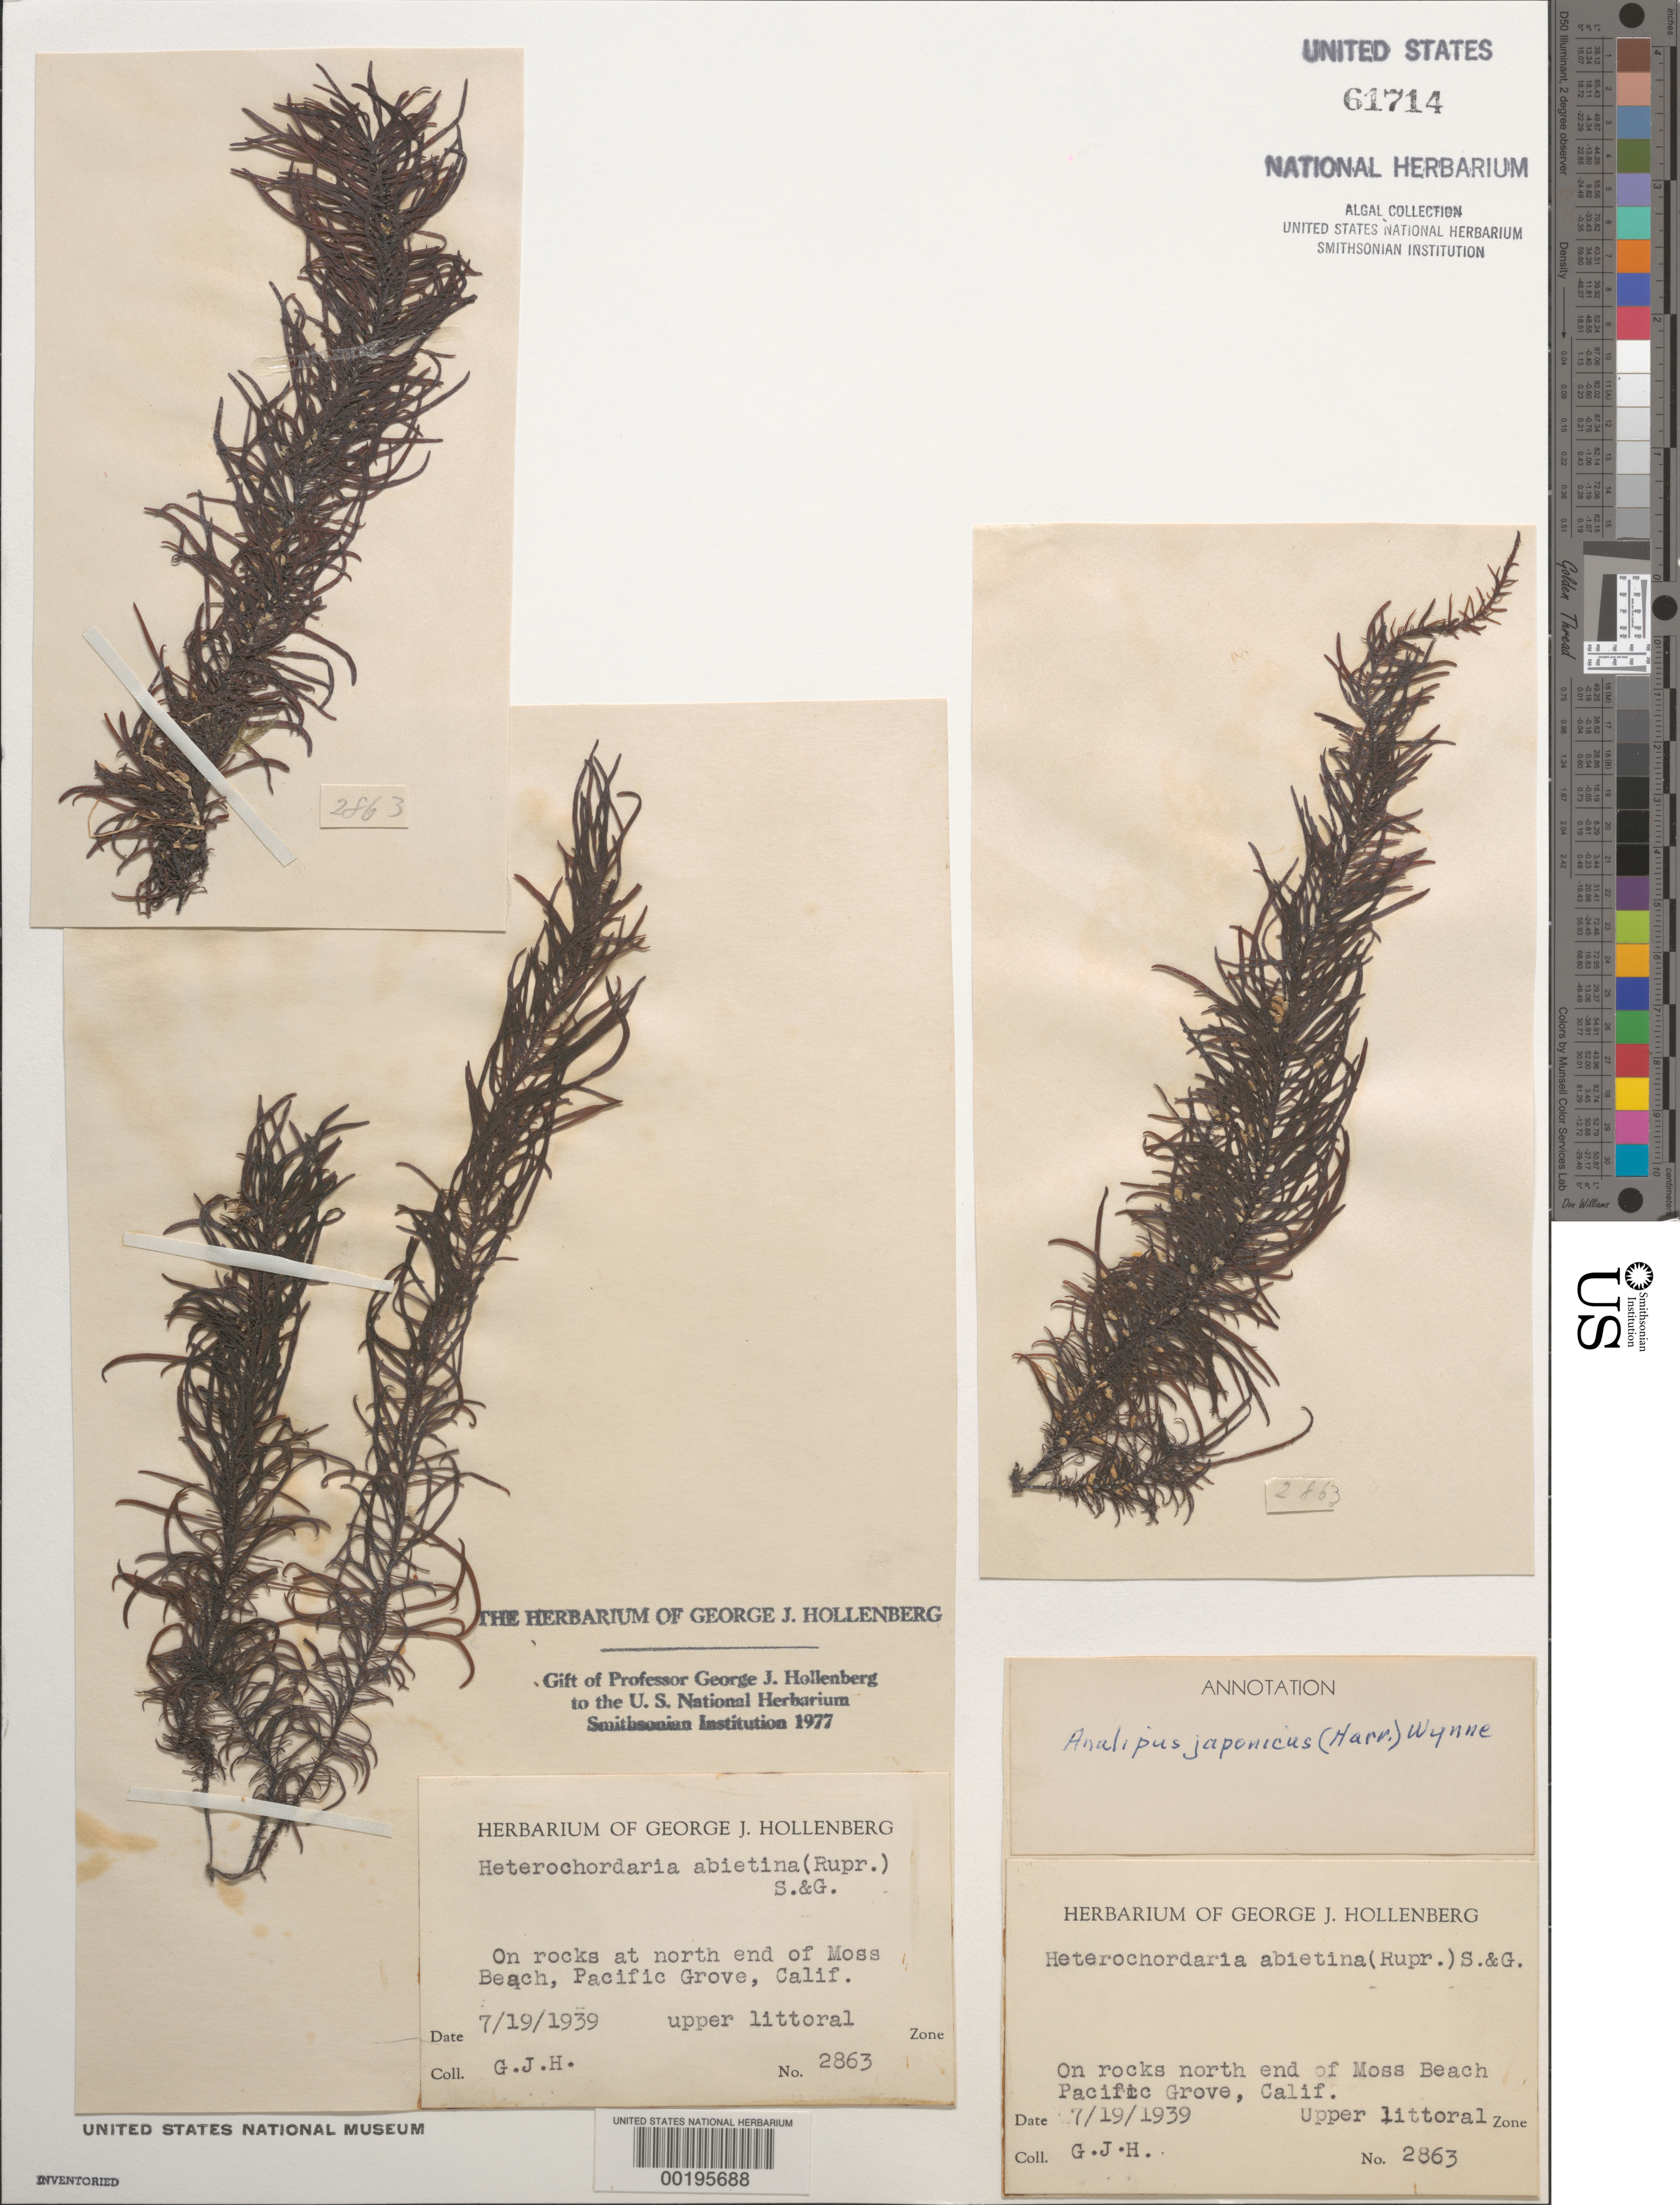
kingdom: Chromista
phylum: Ochrophyta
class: Phaeophyceae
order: Ectocarpales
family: Chordariaceae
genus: Analipus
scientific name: Analipus japonicus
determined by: Hollenberg, George J.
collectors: G. Hollenberg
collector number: GJH 2863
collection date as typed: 19 Jul 1939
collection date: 1939-07-19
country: United States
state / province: California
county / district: Monterey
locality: Pacific Grove, Moss Beach, north end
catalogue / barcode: US 61714